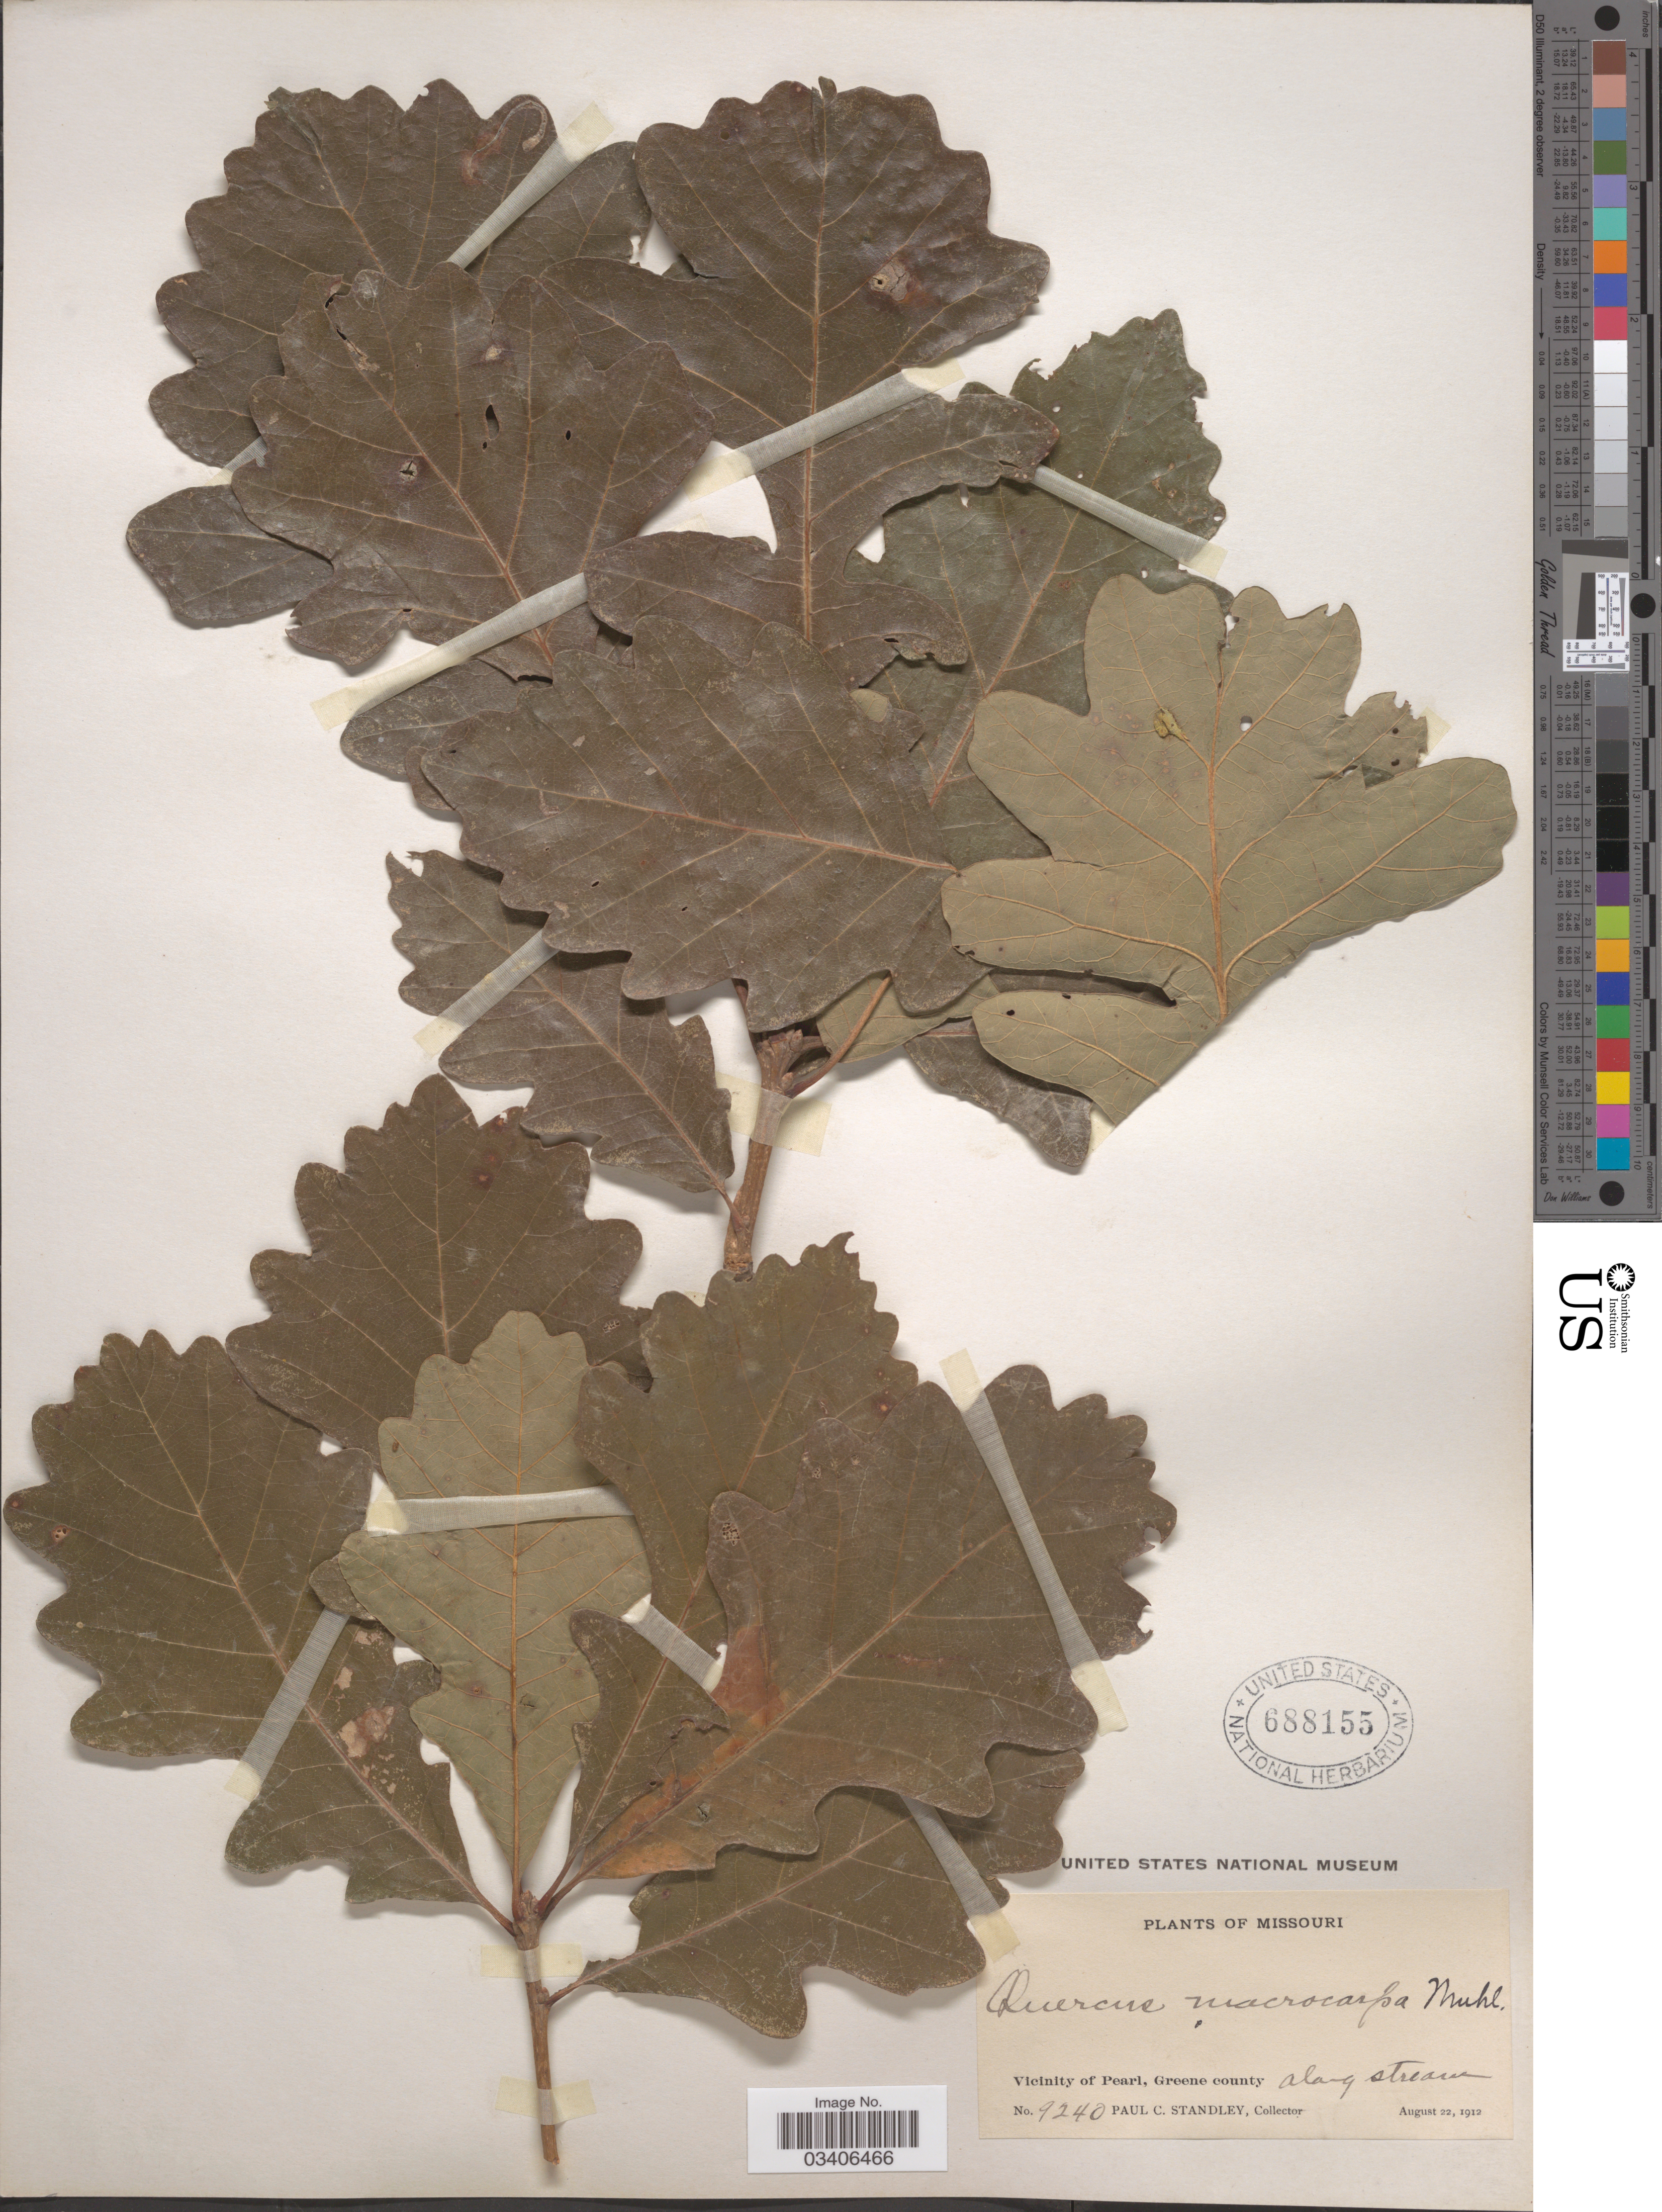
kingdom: Plantae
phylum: Tracheophyta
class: Magnoliopsida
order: Fagales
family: Fagaceae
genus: Quercus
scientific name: Quercus macrocarpa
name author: Michx.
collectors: P. C. Standley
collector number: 9240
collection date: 1912-08-22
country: United States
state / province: Missouri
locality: Vicinity of Pearl, Greene County, along stream.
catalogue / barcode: US 688155